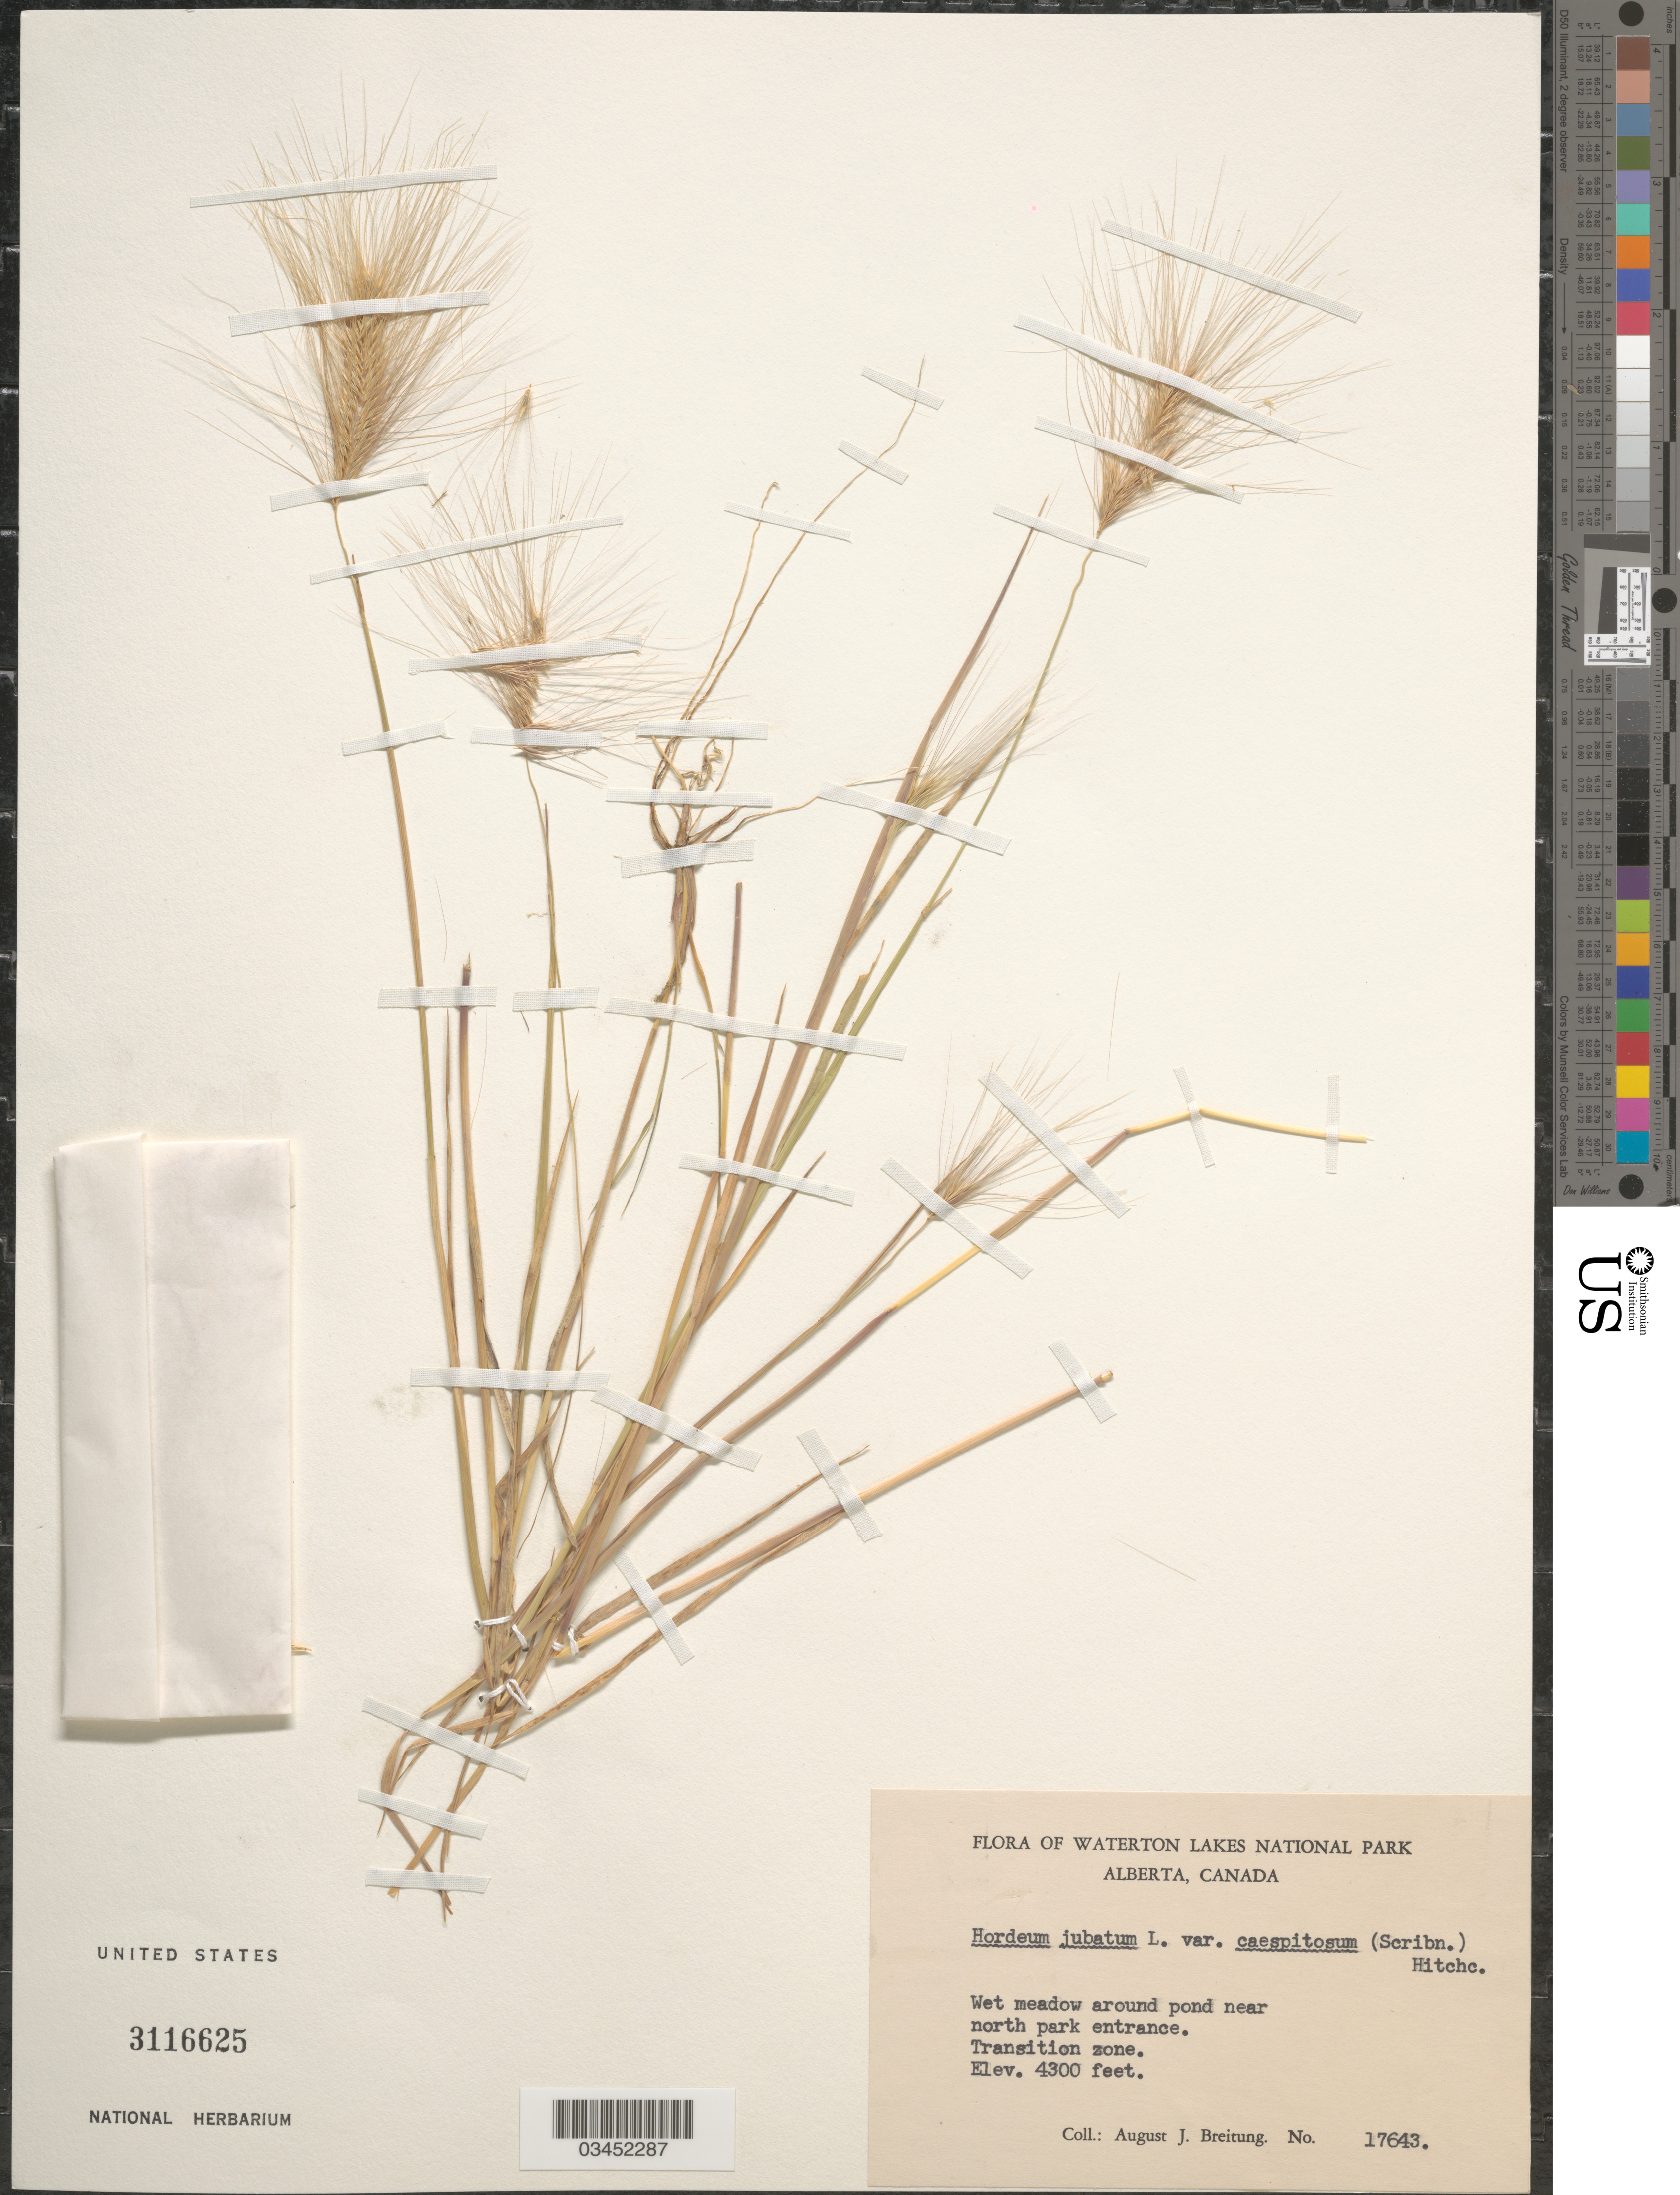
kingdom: Plantae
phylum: Tracheophyta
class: Liliopsida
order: Poales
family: Poaceae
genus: Hordeum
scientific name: Hordeum jubatum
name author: L.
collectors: A. Breitung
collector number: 17643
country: Canada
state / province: Alberta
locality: Waterton Lakes National Park. Wet meadow around pond near north park entrance. Transition zone.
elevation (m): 1311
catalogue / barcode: US 3116625